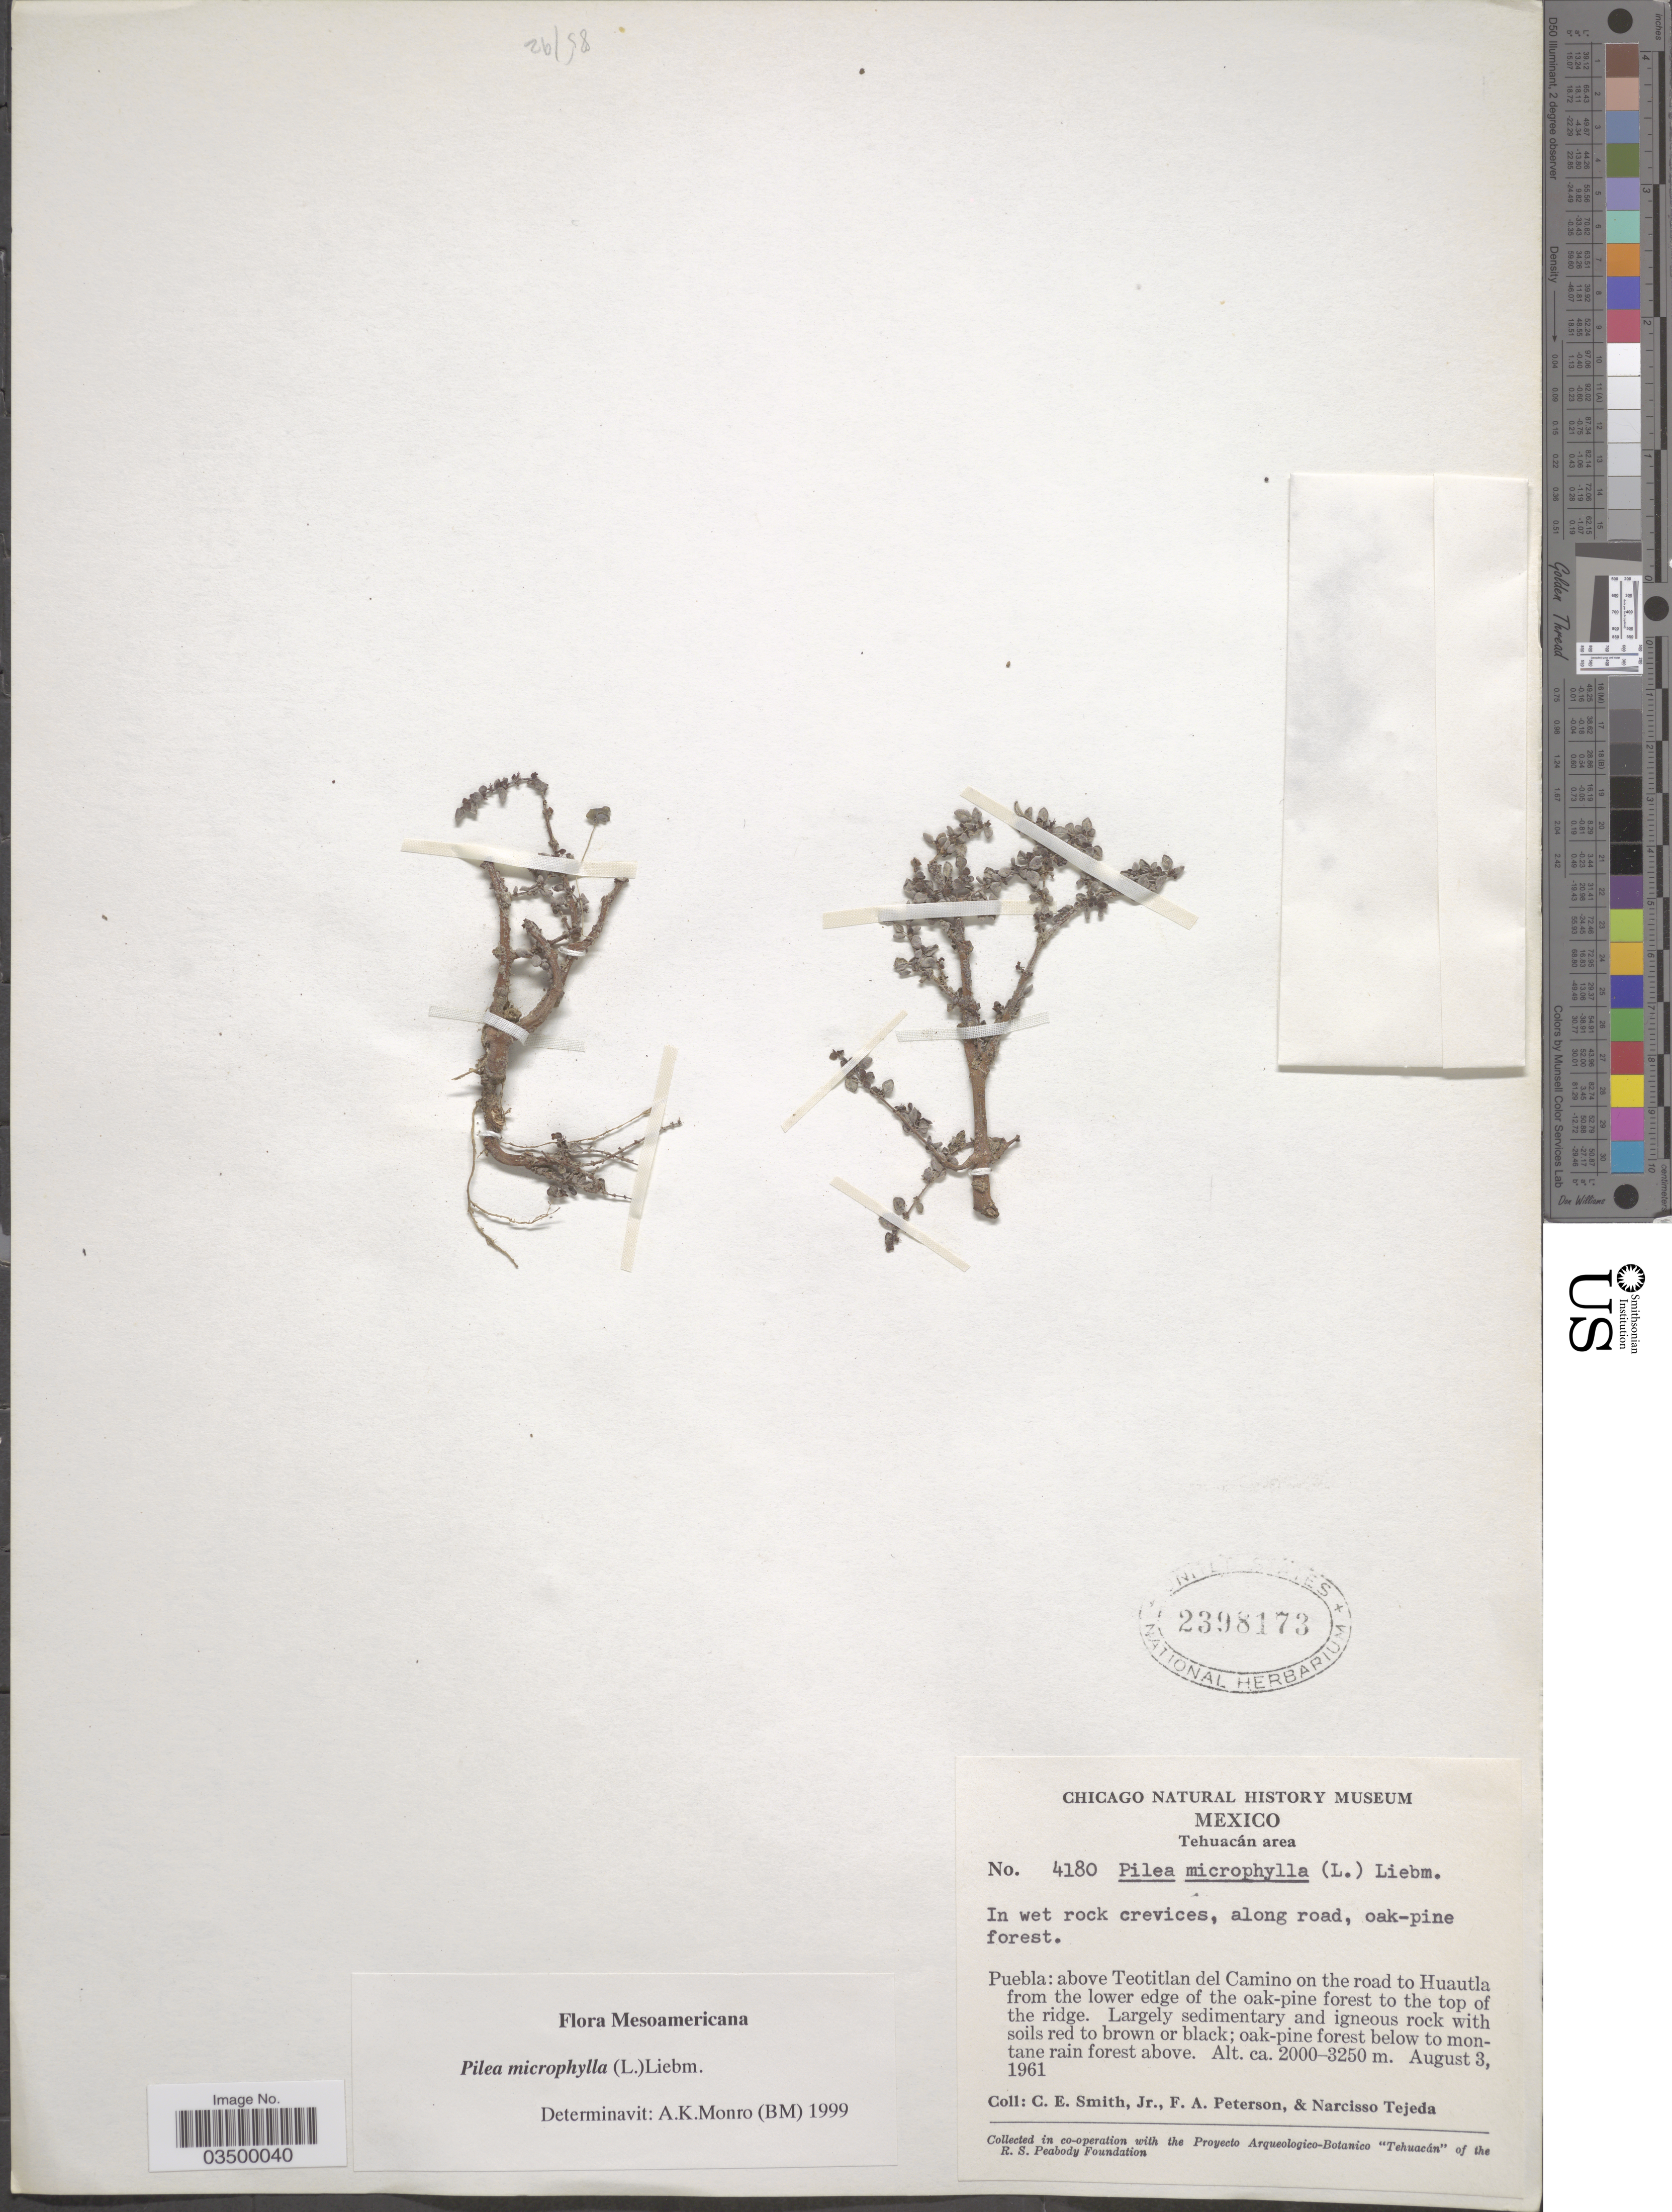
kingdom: Plantae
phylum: Tracheophyta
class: Magnoliopsida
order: Rosales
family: Urticaceae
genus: Pilea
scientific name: Pilea microphylla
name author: (L.) Liebm.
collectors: C. E. Smith Jr., F. A. Peterson & N. Tejeda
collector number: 4180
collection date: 1961-08-03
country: Mexico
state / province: Puebla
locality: Tehuacán area. Above Teotitlan del Camino on the road to Huautla from the lower edge of the oak-pine forest to the top of the ridge.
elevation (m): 2000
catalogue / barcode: US 2398173